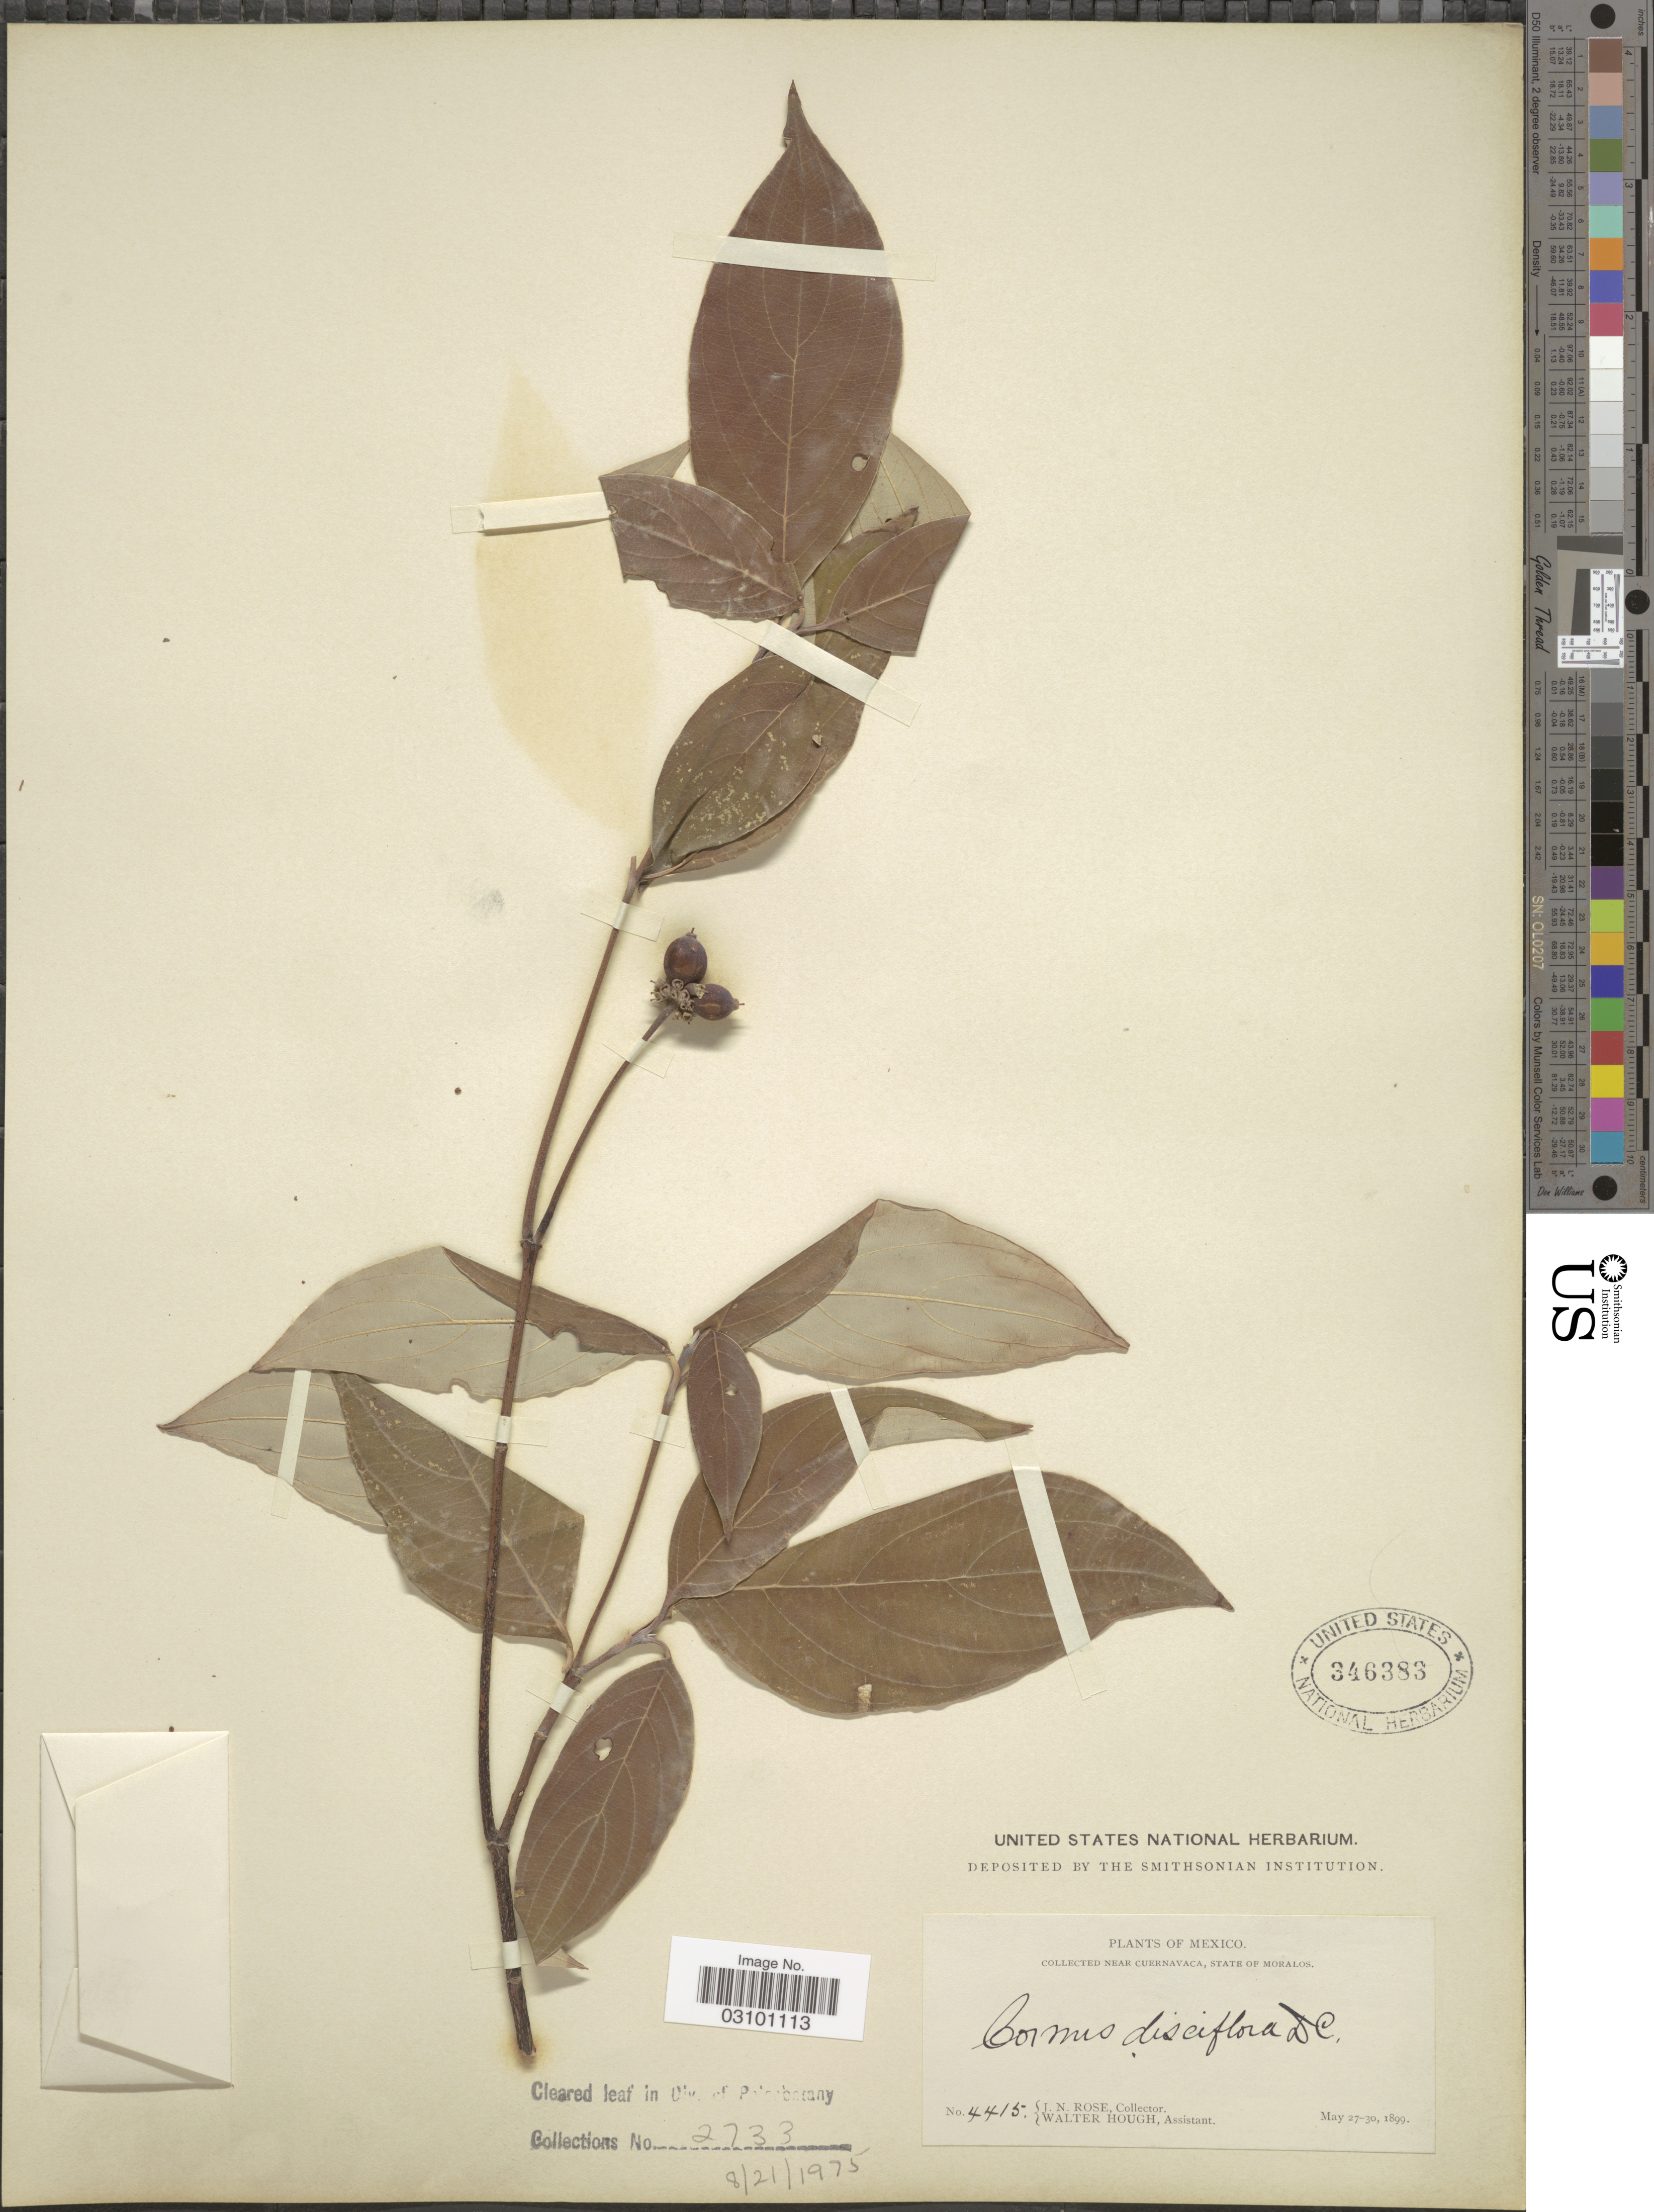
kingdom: Plantae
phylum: Tracheophyta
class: Magnoliopsida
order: Cornales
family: Cornaceae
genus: Cornus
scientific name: Cornus disciflora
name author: Moc. & Sessé ex DC.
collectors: J. N. Rose & W. Hough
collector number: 4415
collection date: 1899-05-27/1899-05-30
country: Mexico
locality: Near Cuernavaca, state of Moralos.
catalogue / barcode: US 346383